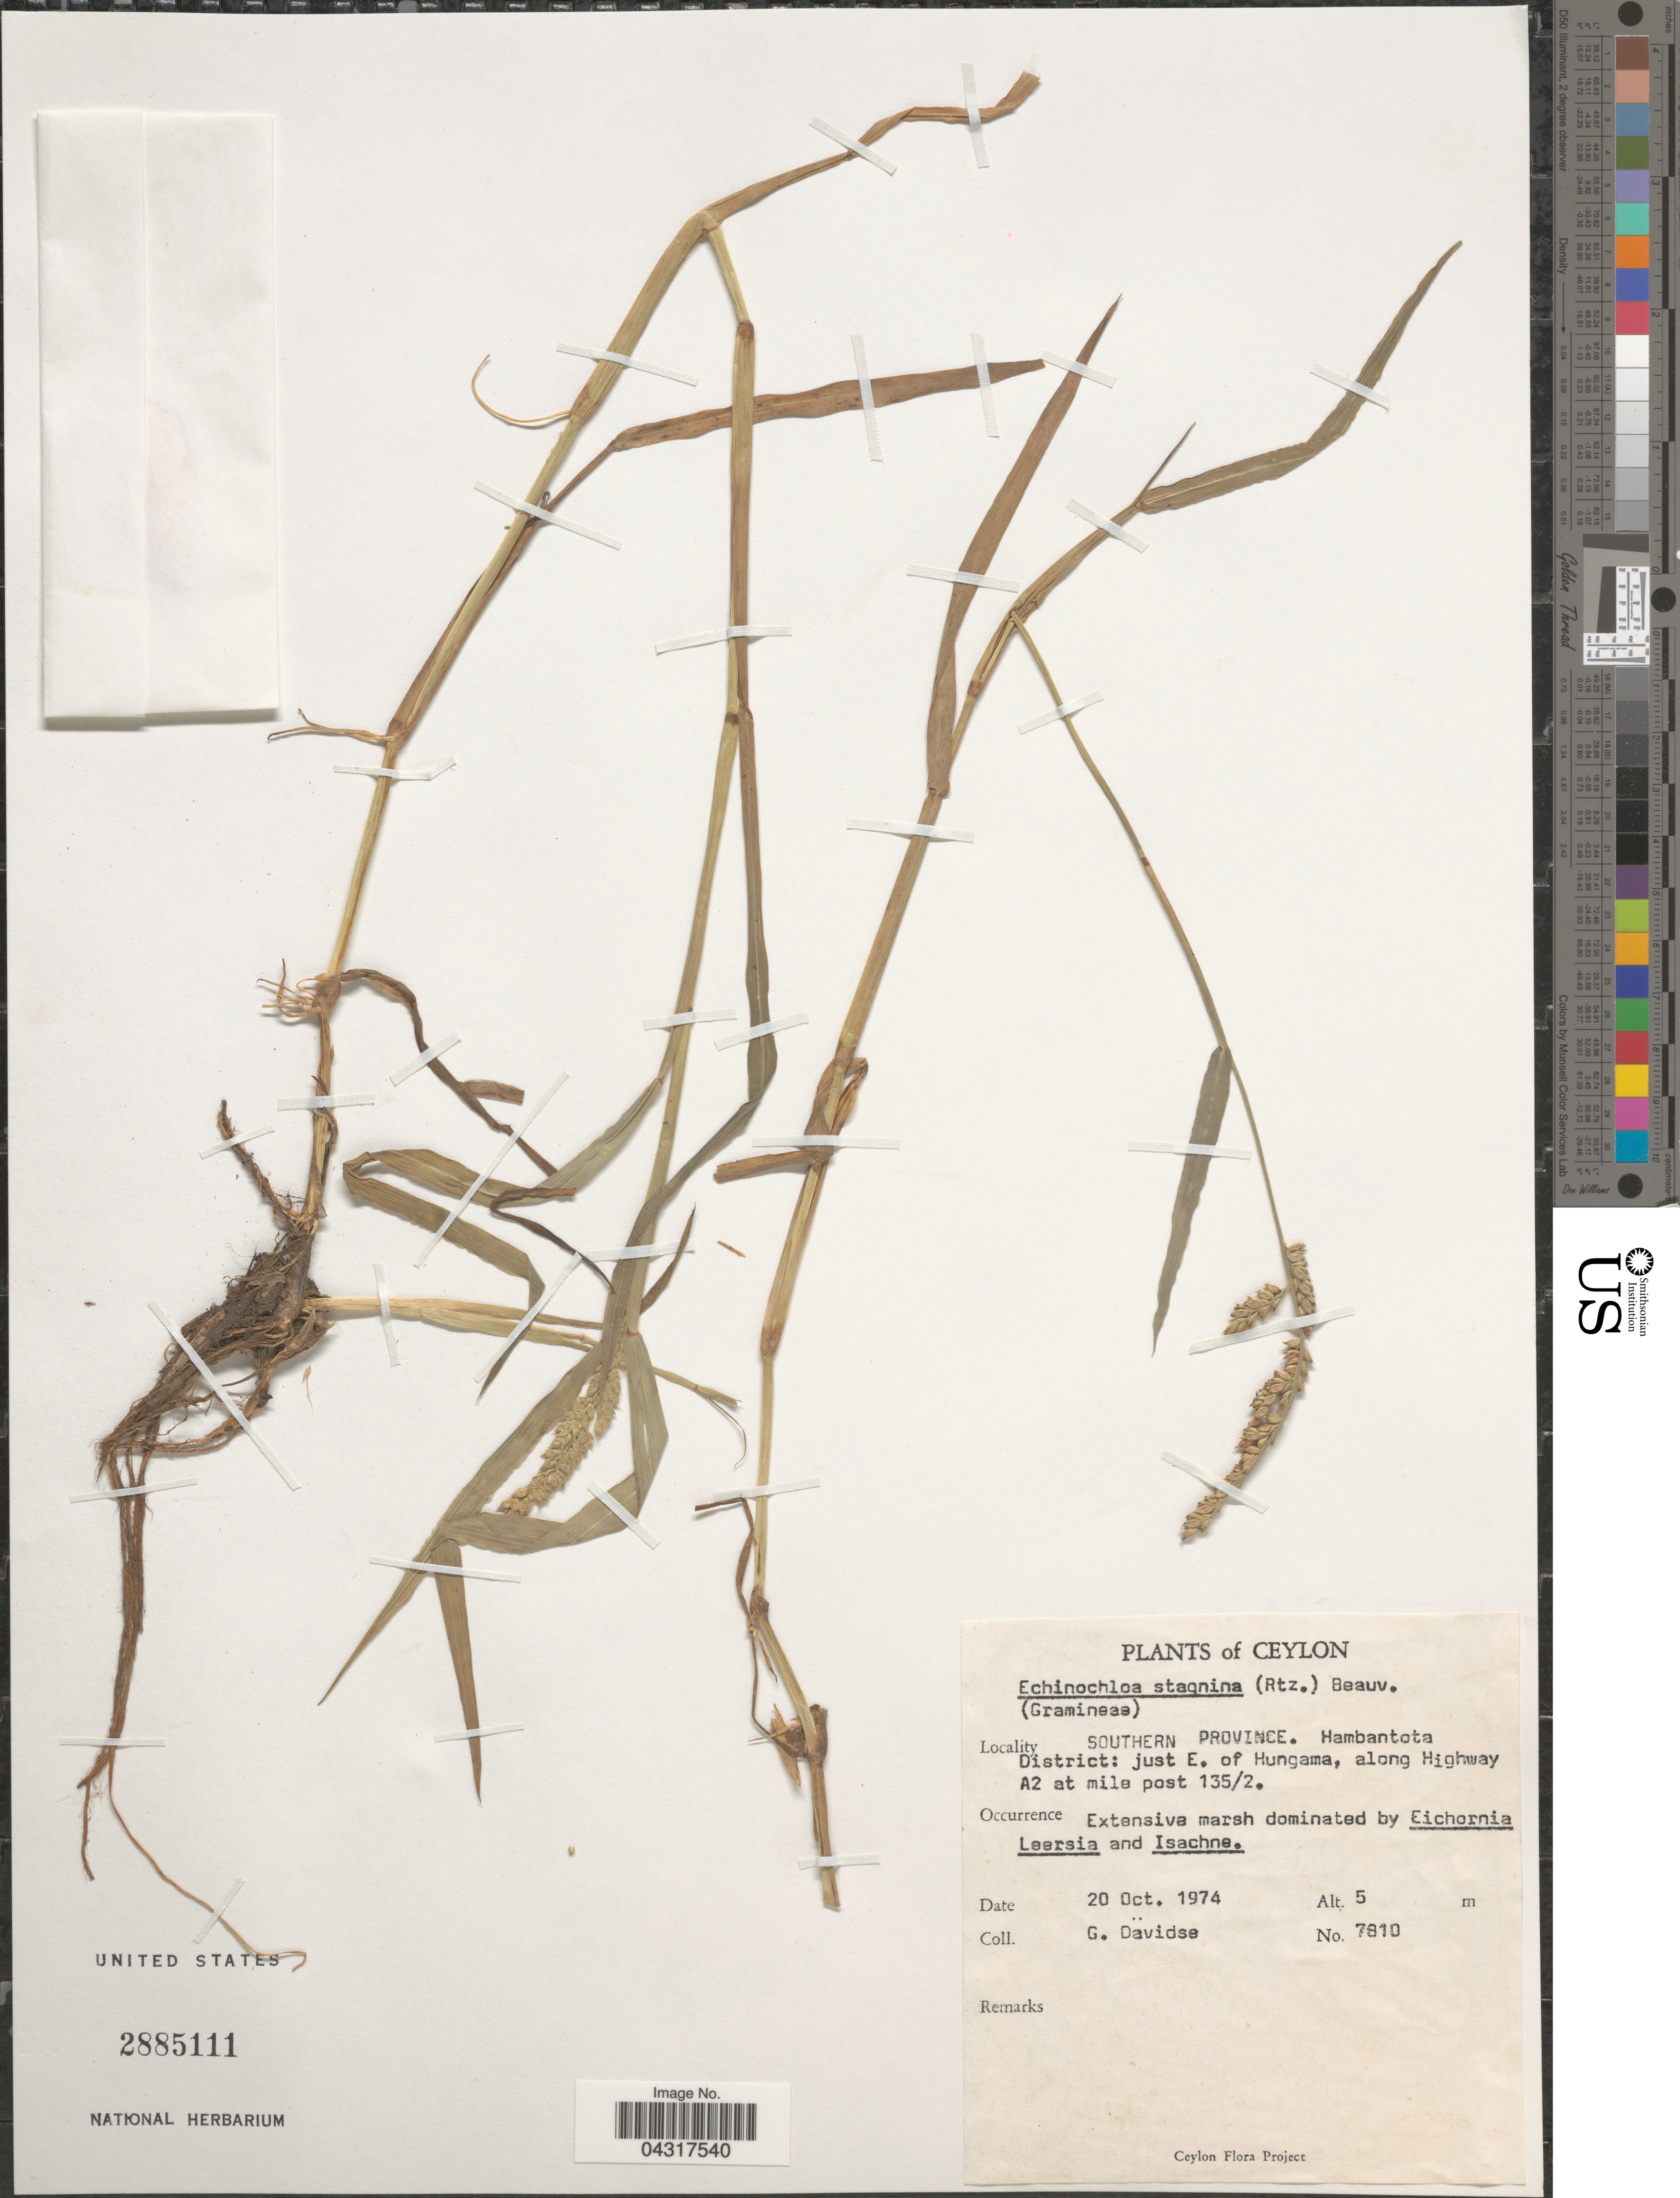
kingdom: Plantae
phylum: Tracheophyta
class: Liliopsida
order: Poales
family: Poaceae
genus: Echinochloa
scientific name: Echinochloa stagnina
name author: (Retz.) P. Beauv.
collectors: G. Davidse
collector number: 7810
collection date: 1974-10-20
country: Sri Lanka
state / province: Southern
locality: Ceylon. Hambantota District: just E. of Hungama, along Highway A2 at mile post 135/2.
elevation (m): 5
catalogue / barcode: US 2885111